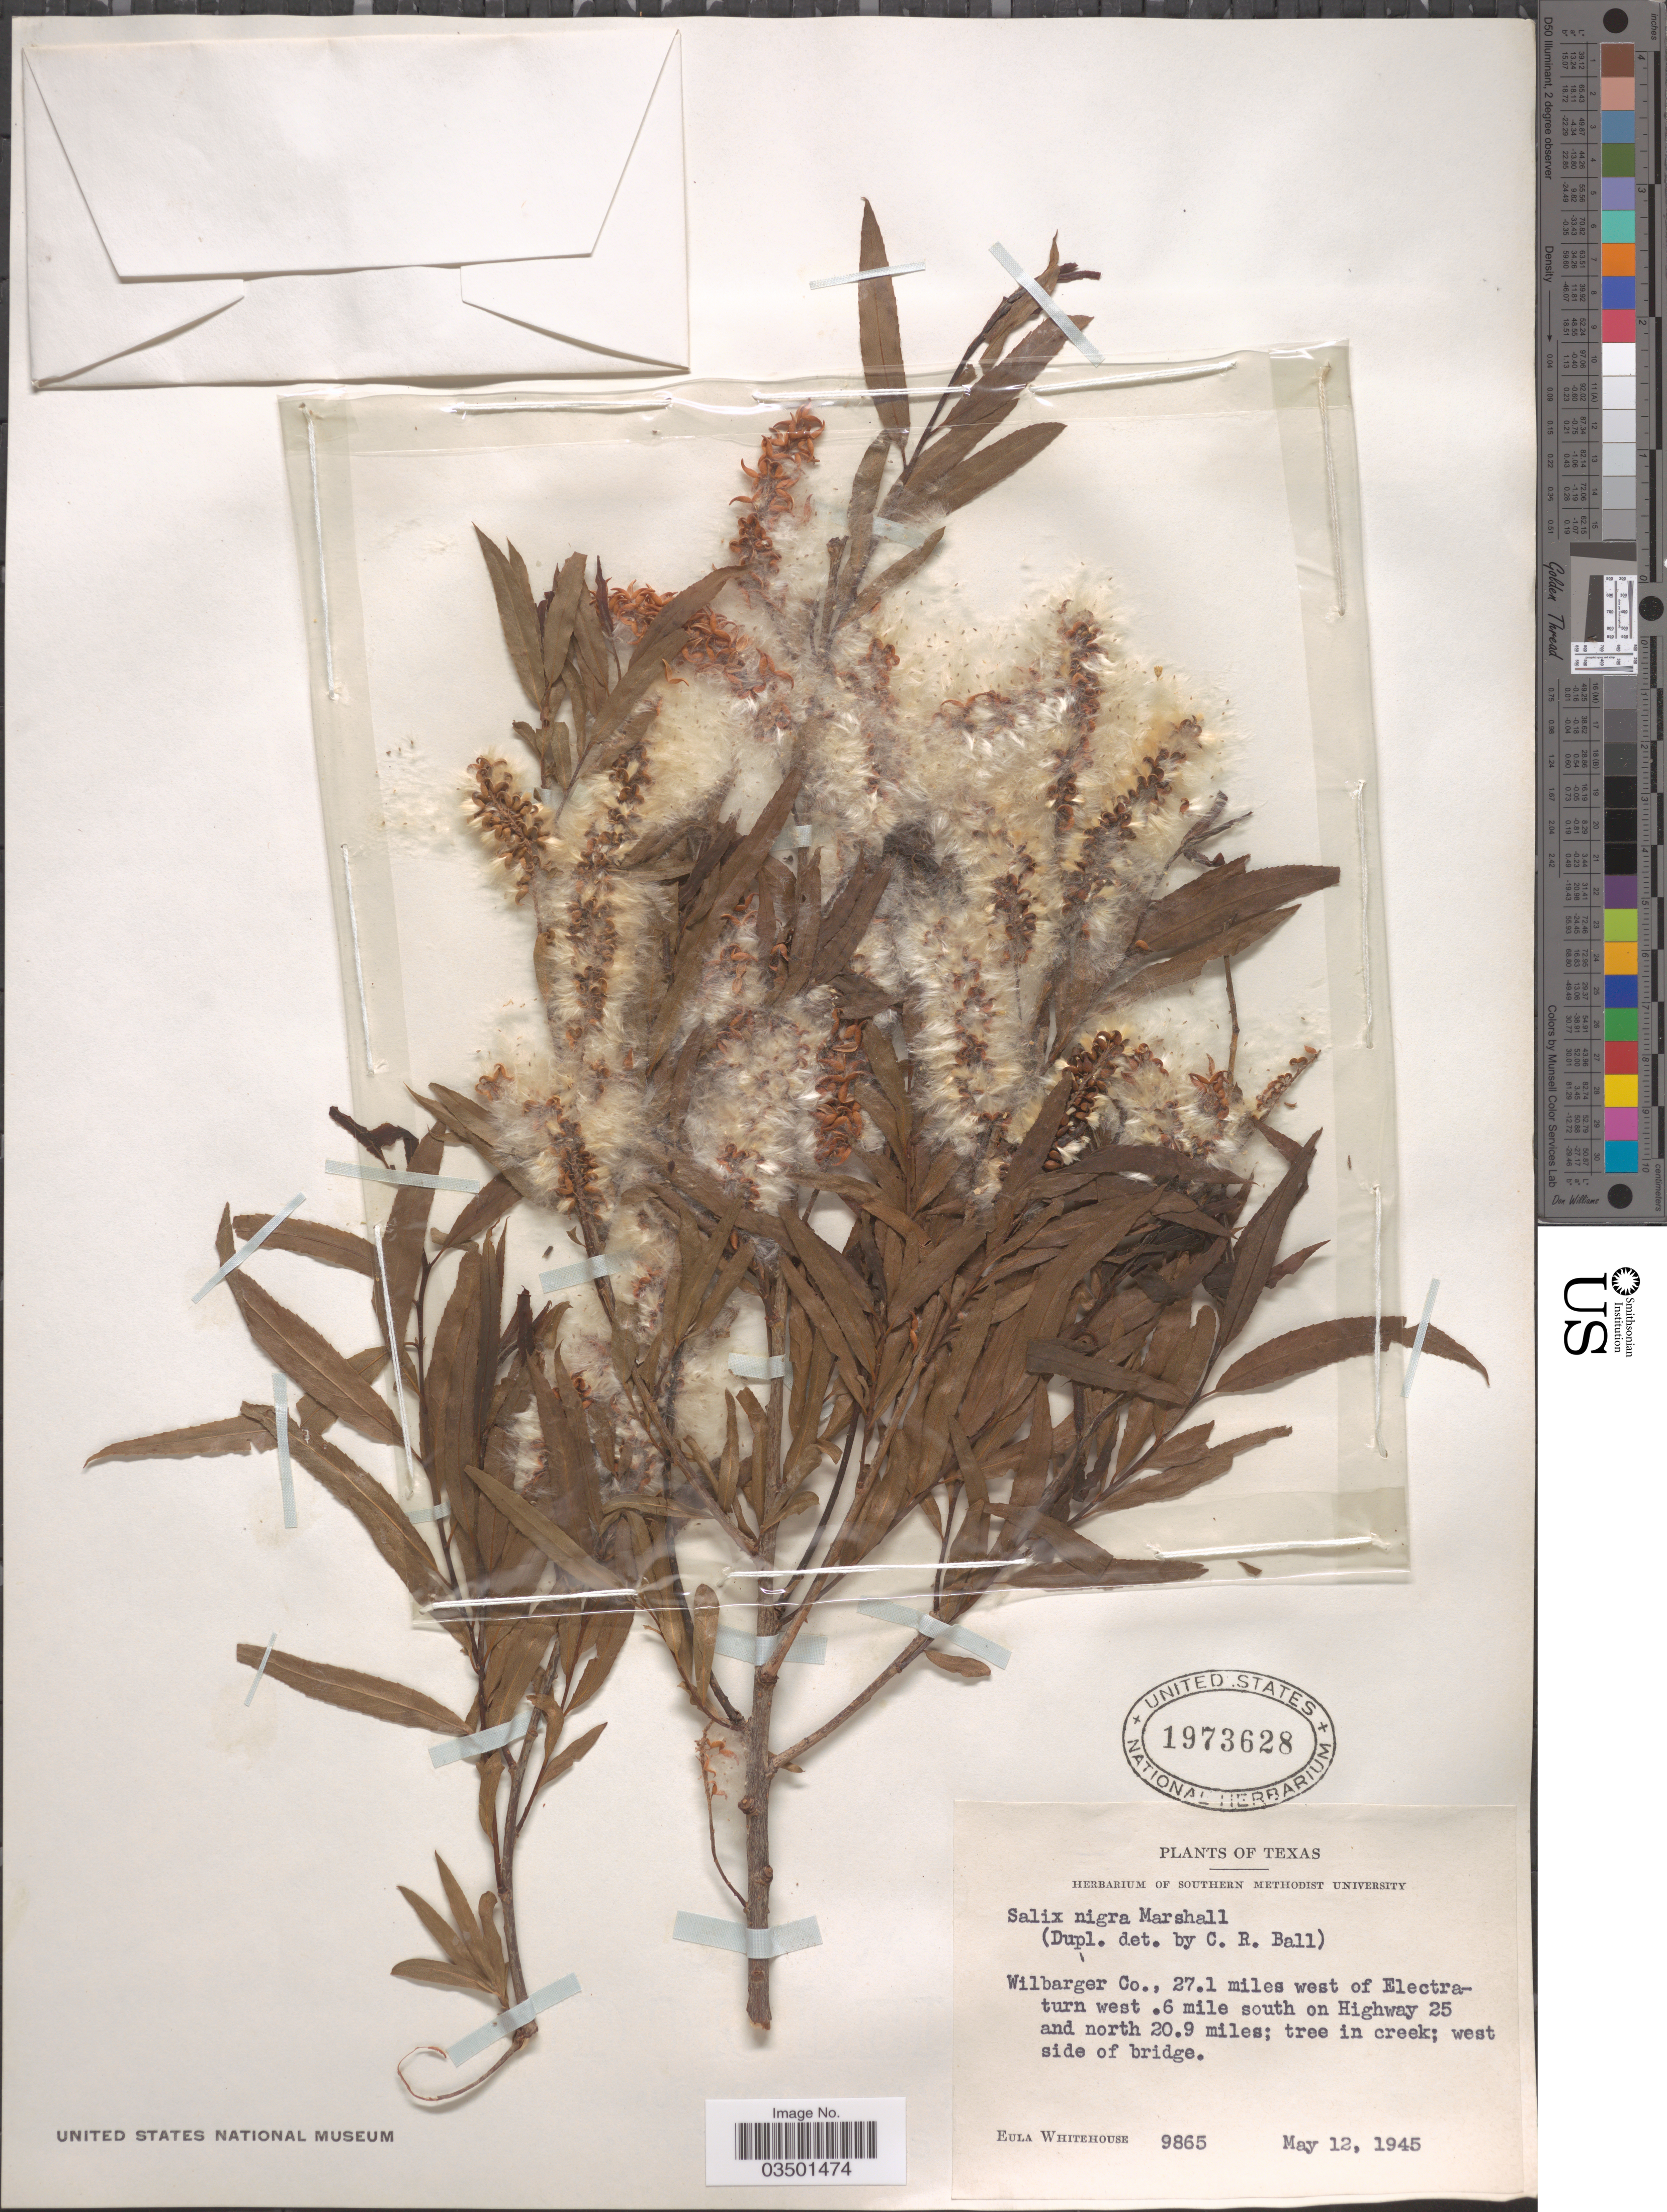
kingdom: Plantae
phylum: Tracheophyta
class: Magnoliopsida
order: Malpighiales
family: Salicaceae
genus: Salix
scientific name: Salix nigra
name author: Marshall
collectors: E. Whitehouse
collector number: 9865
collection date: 1945-05-12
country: United States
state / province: Texas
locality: Wilbarger Co., 27.1 miles west of Electra-turn west .6 mile south on Highway 25 and north 20.9 miles; tree in creek; west side of bridge.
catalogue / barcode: US 1973628